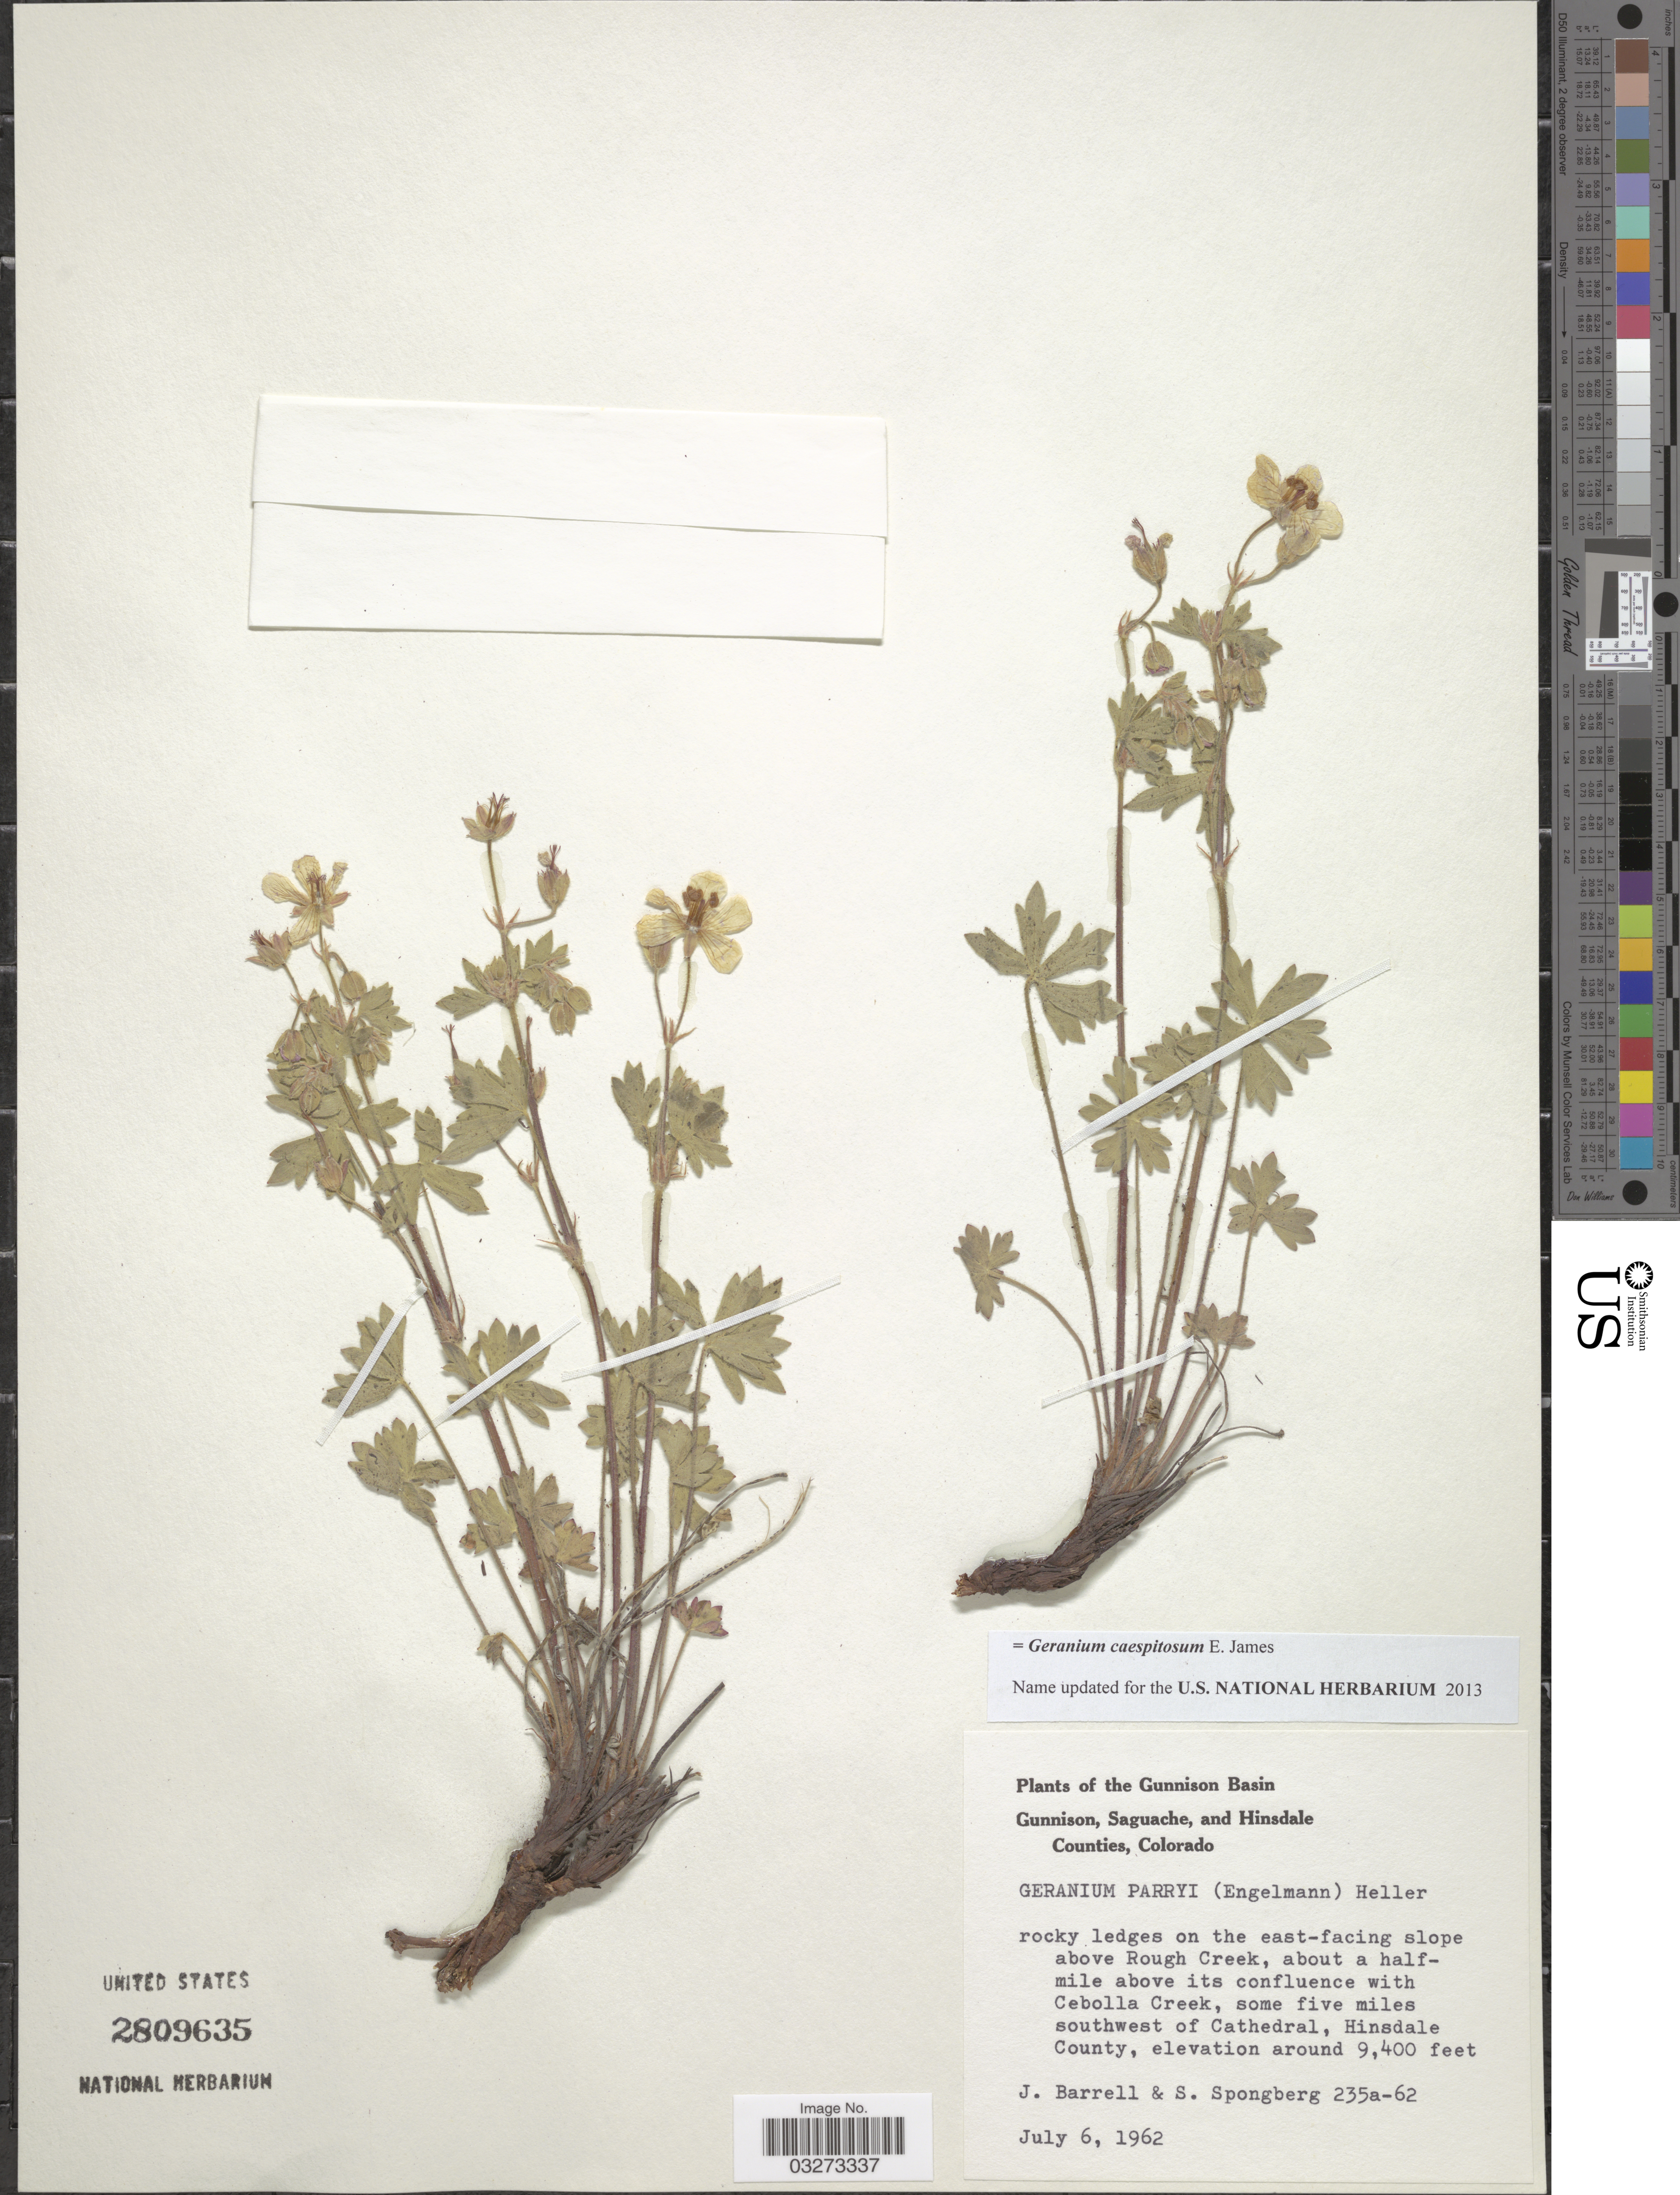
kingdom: Plantae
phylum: Tracheophyta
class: Magnoliopsida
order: Geraniales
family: Geraniaceae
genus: Geranium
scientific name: Geranium caespitosum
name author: E. James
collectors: J. Barrell & S. A.Spongberg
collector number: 235a-62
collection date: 1962-07-06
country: United States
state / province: Colorado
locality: The Gunnison Basin. Rocky ledges on the east-facing slope above Rough Creek, about a half-mile above its confluence with Cebolla Creek, some five miles southwest of Cathedral, Hinsdale County.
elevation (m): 2865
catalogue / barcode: US 2809635